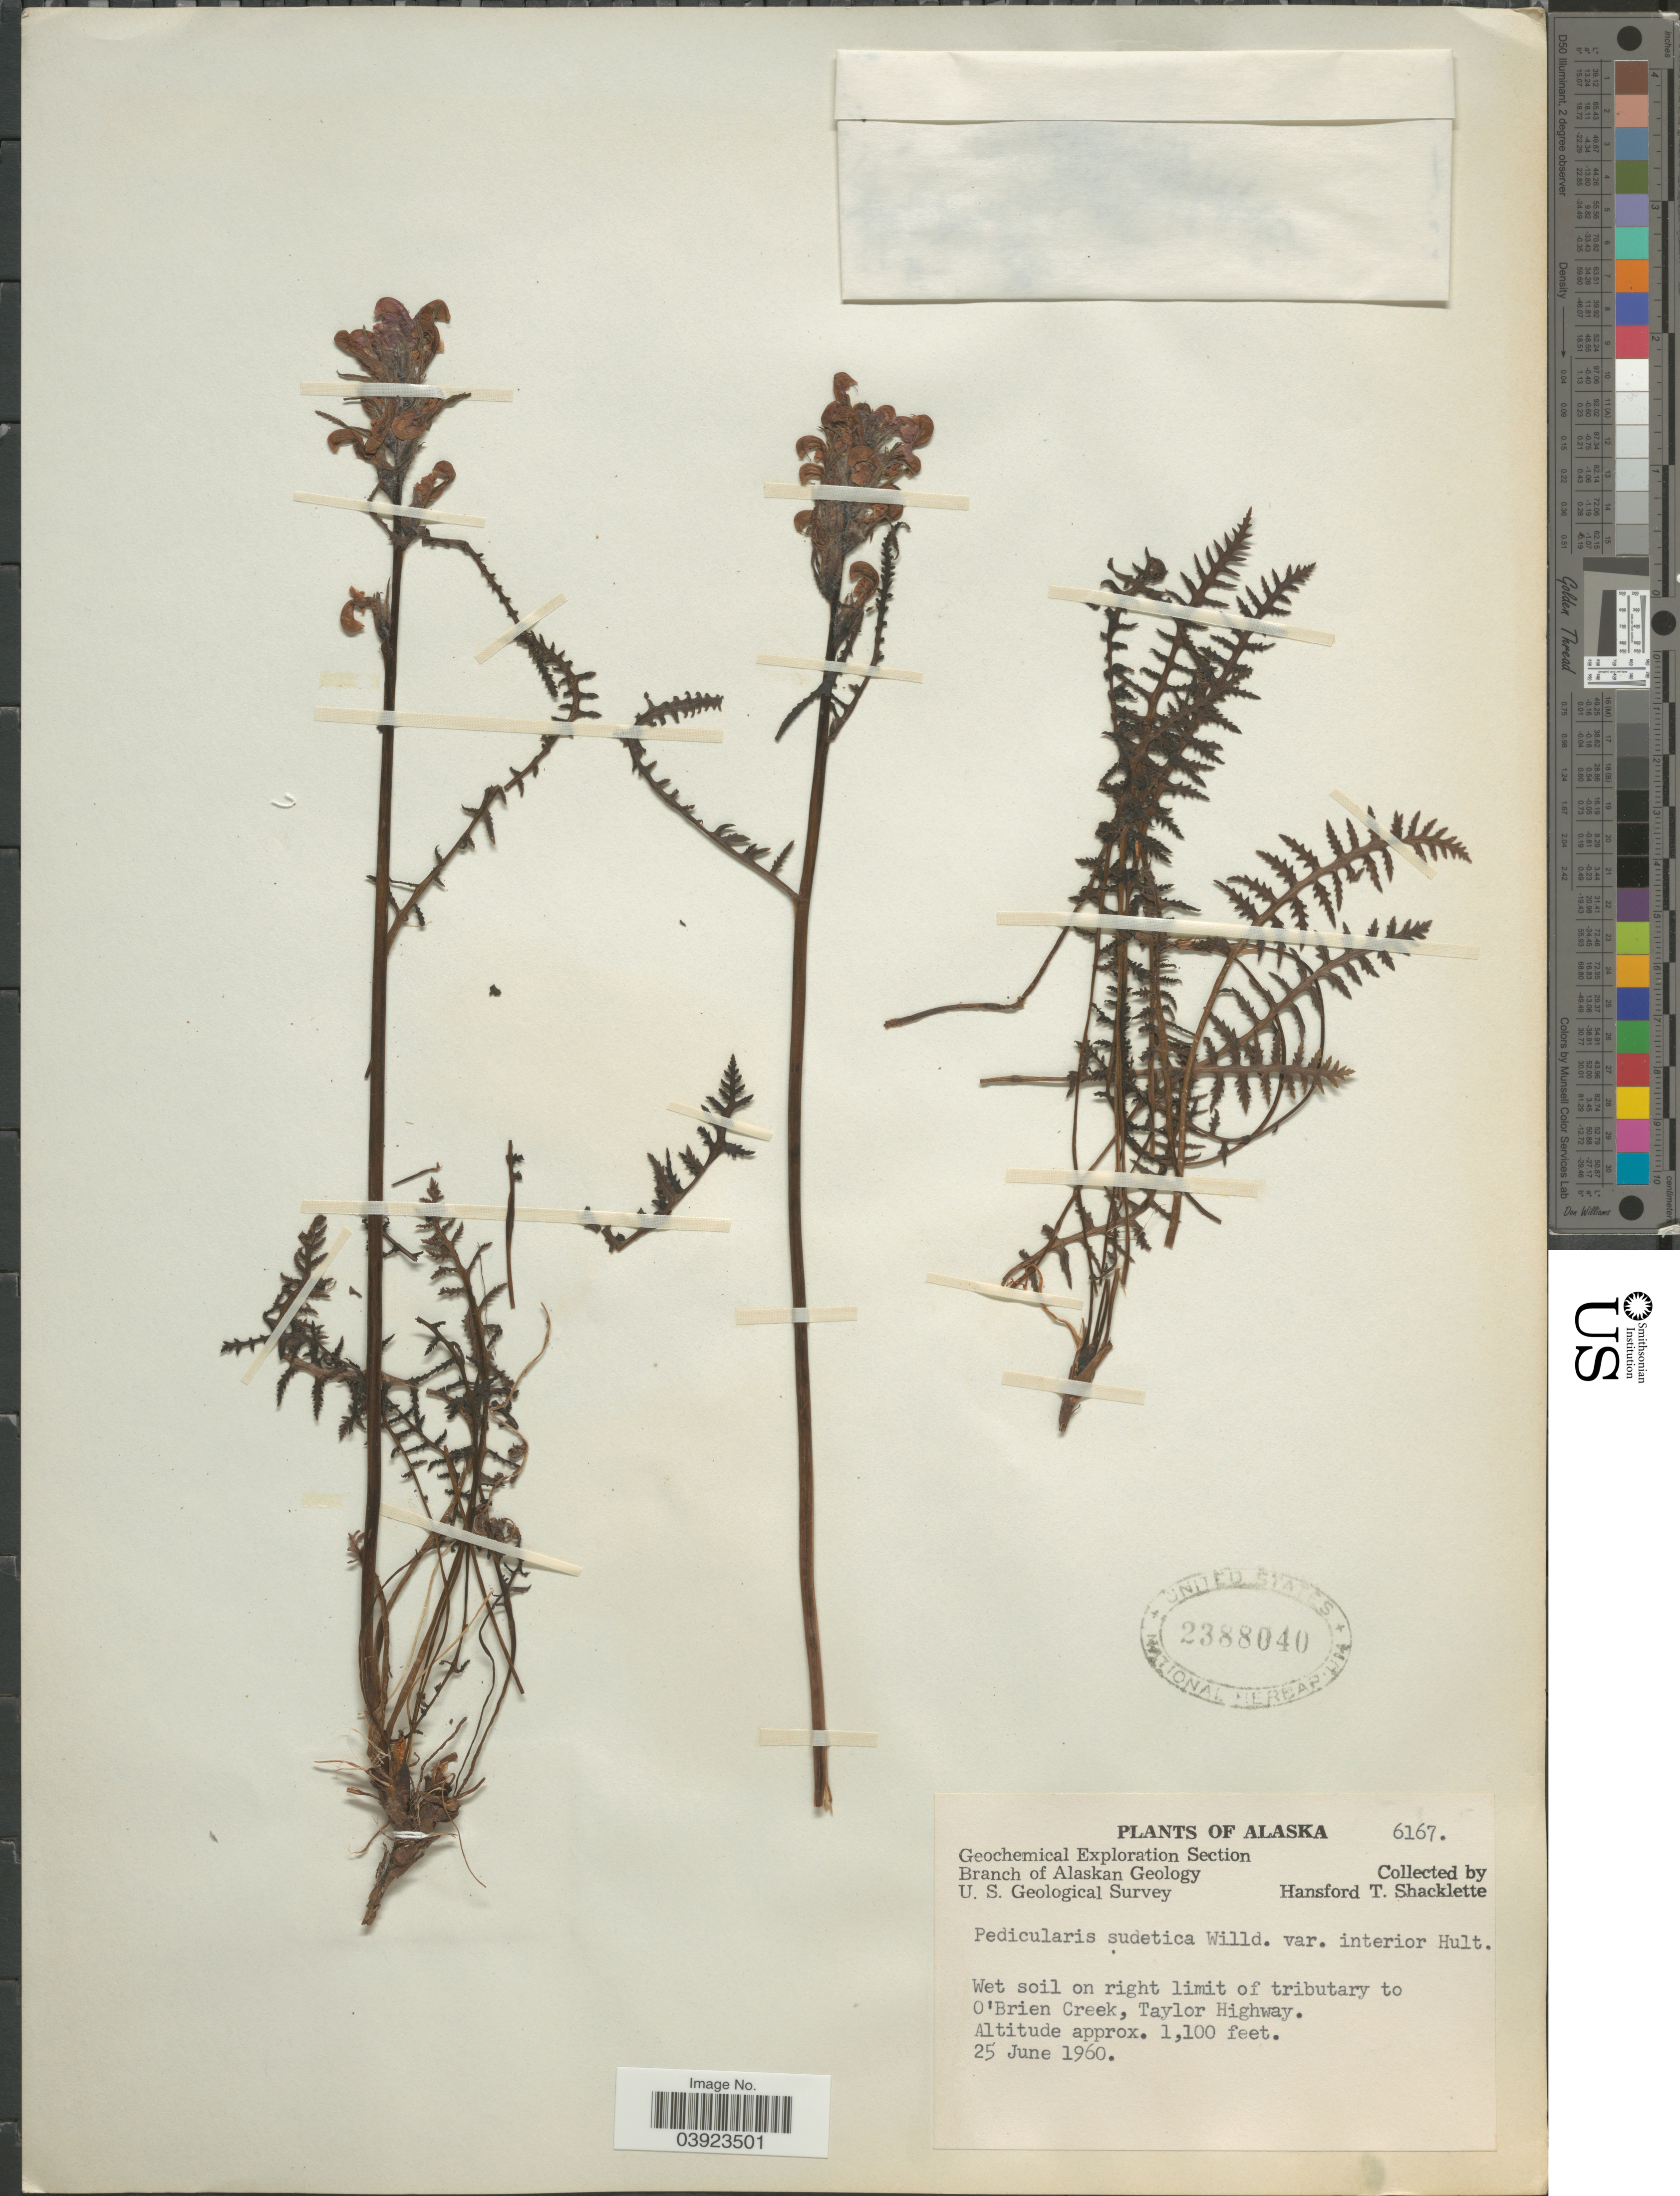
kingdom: Plantae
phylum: Tracheophyta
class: Magnoliopsida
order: Lamiales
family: Orobanchaceae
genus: Pedicularis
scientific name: Pedicularis sudetica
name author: Willd.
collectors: H. Shacklette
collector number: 6167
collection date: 1960-06-25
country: United States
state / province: Alaska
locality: Wet soil on right limit of tributary to O'Brien Creek, Taylor Highway.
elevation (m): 335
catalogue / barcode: US 2388040